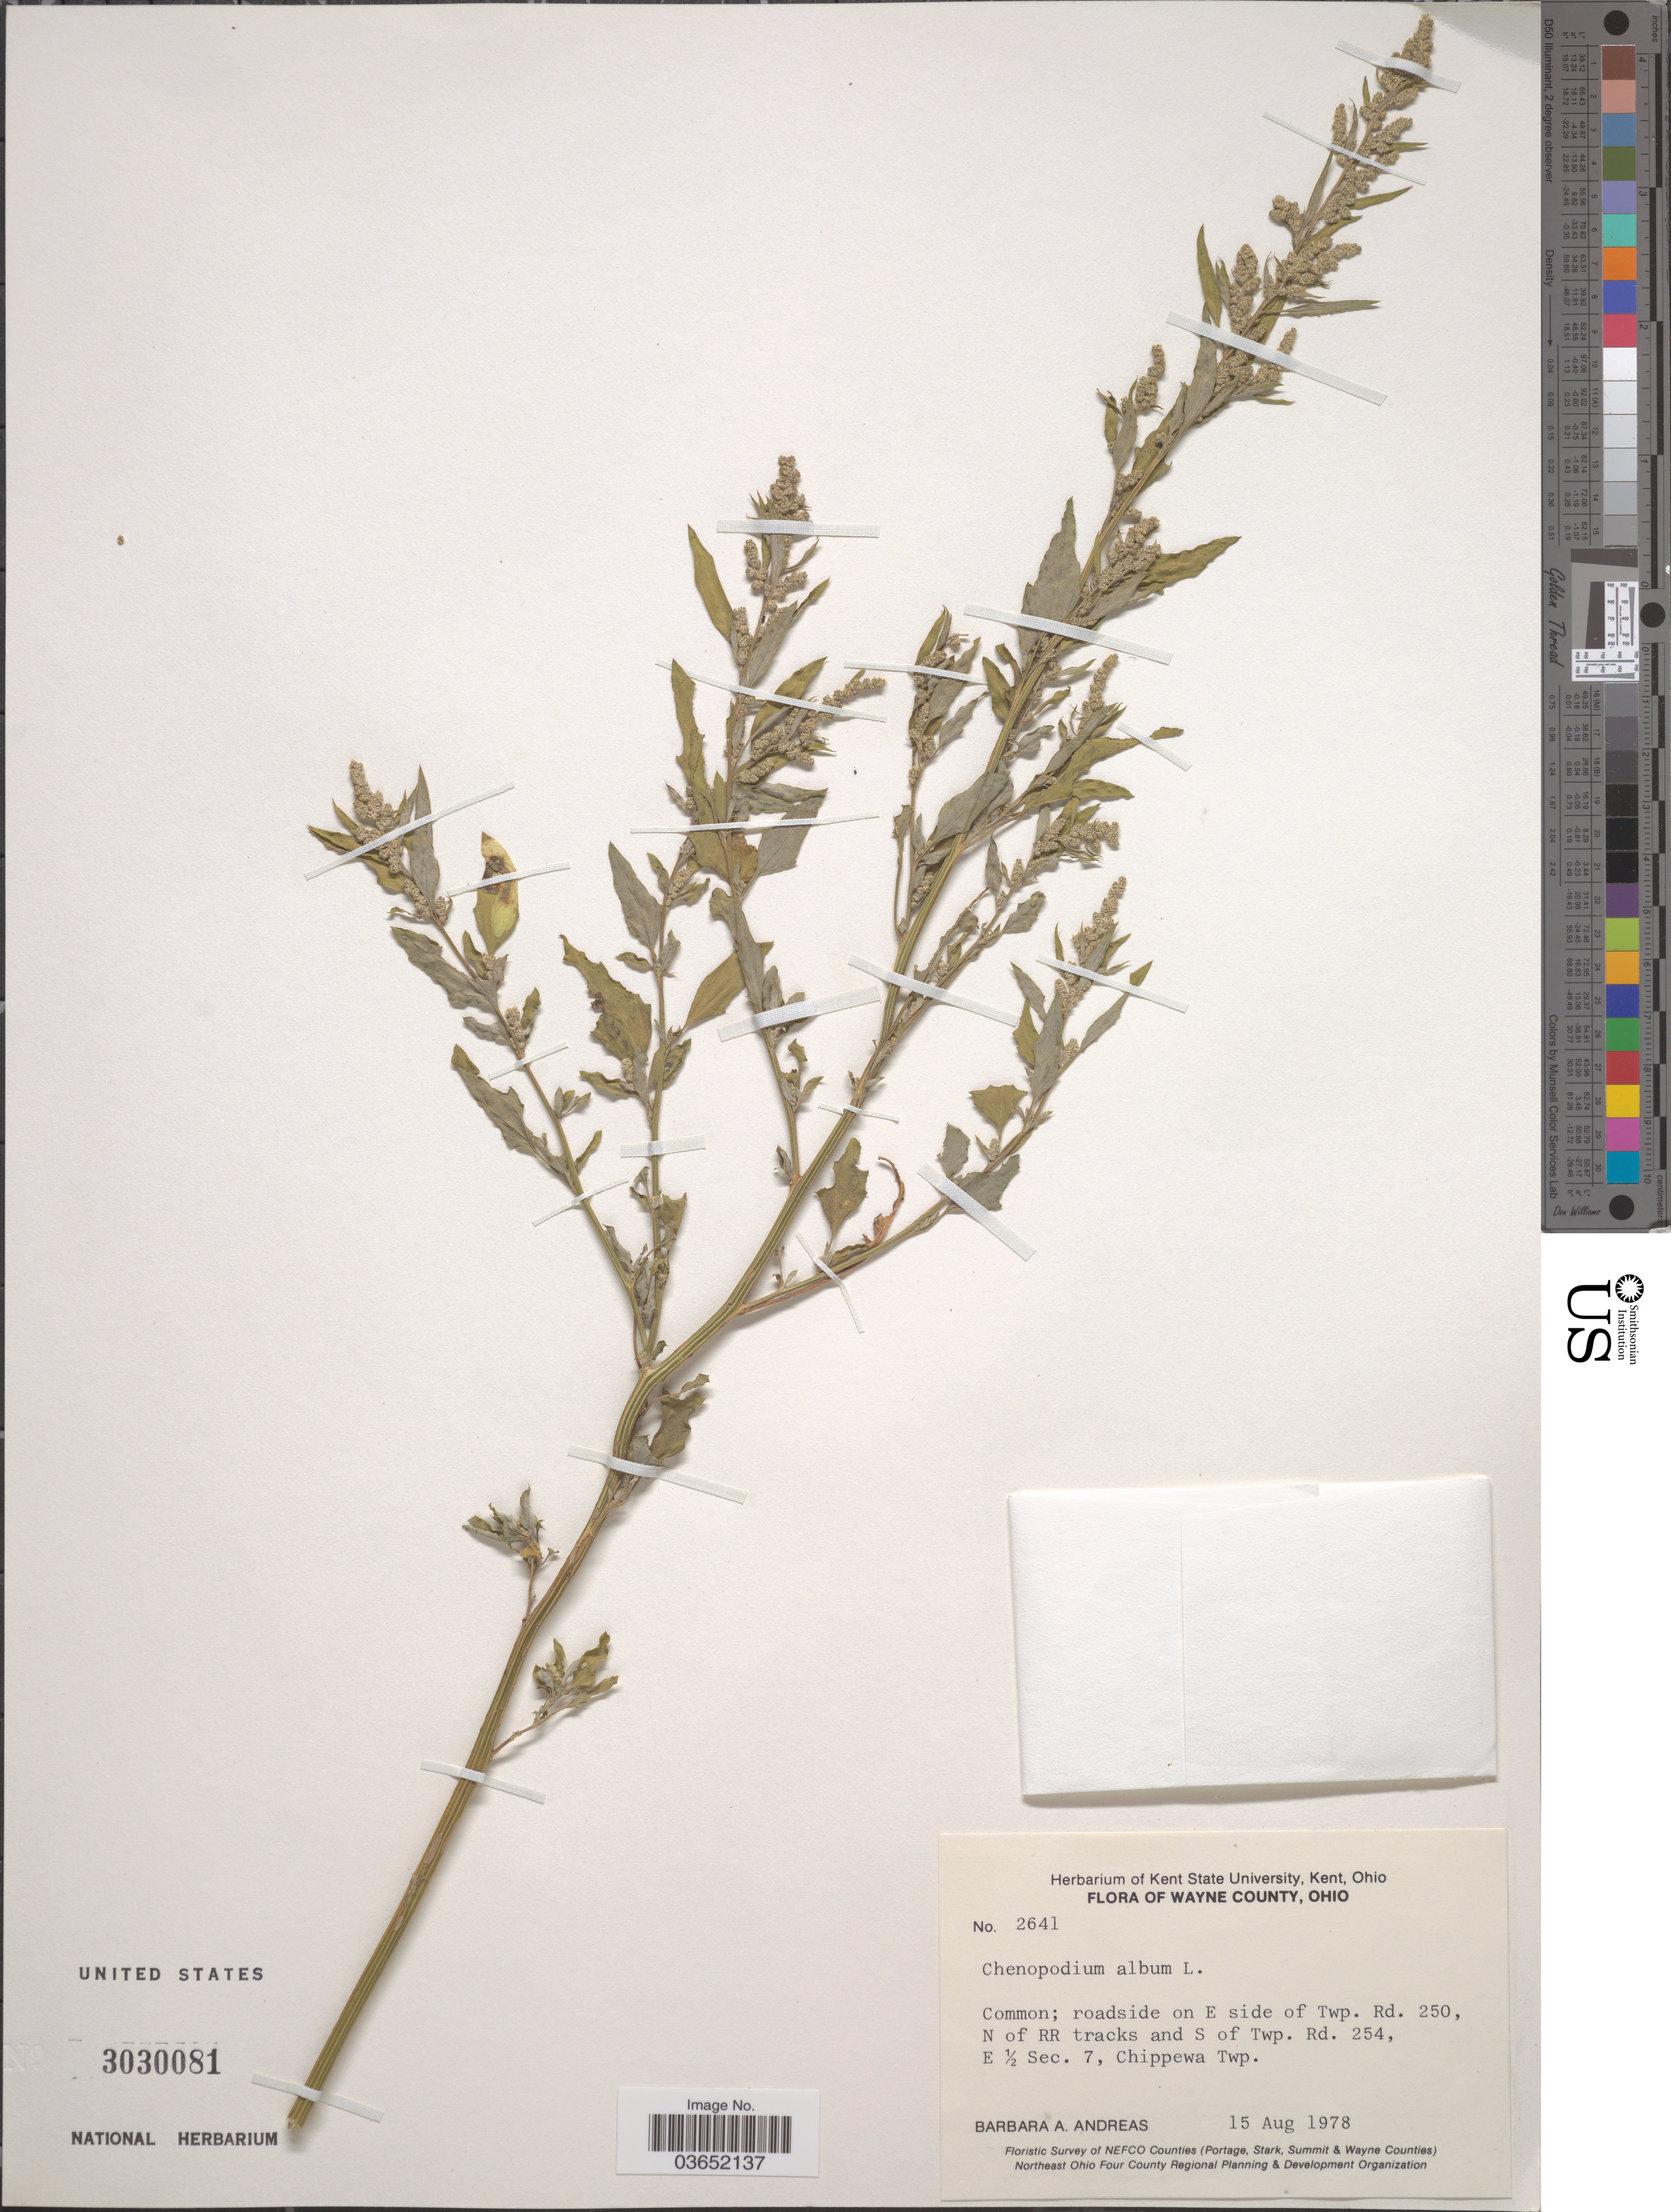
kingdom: Plantae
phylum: Tracheophyta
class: Magnoliopsida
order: Caryophyllales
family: Amaranthaceae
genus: Chenopodium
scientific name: Chenopodium album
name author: L.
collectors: B. A. Andreas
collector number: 2641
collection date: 1978-08-15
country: United States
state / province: Ohio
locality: Wayne County. Roadside on E side of Twp. Rd. 250, N of RR tracks and S of Twp. Rd. 254, E ½ Sec. 7, Chippewa Twp.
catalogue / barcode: US 3030081